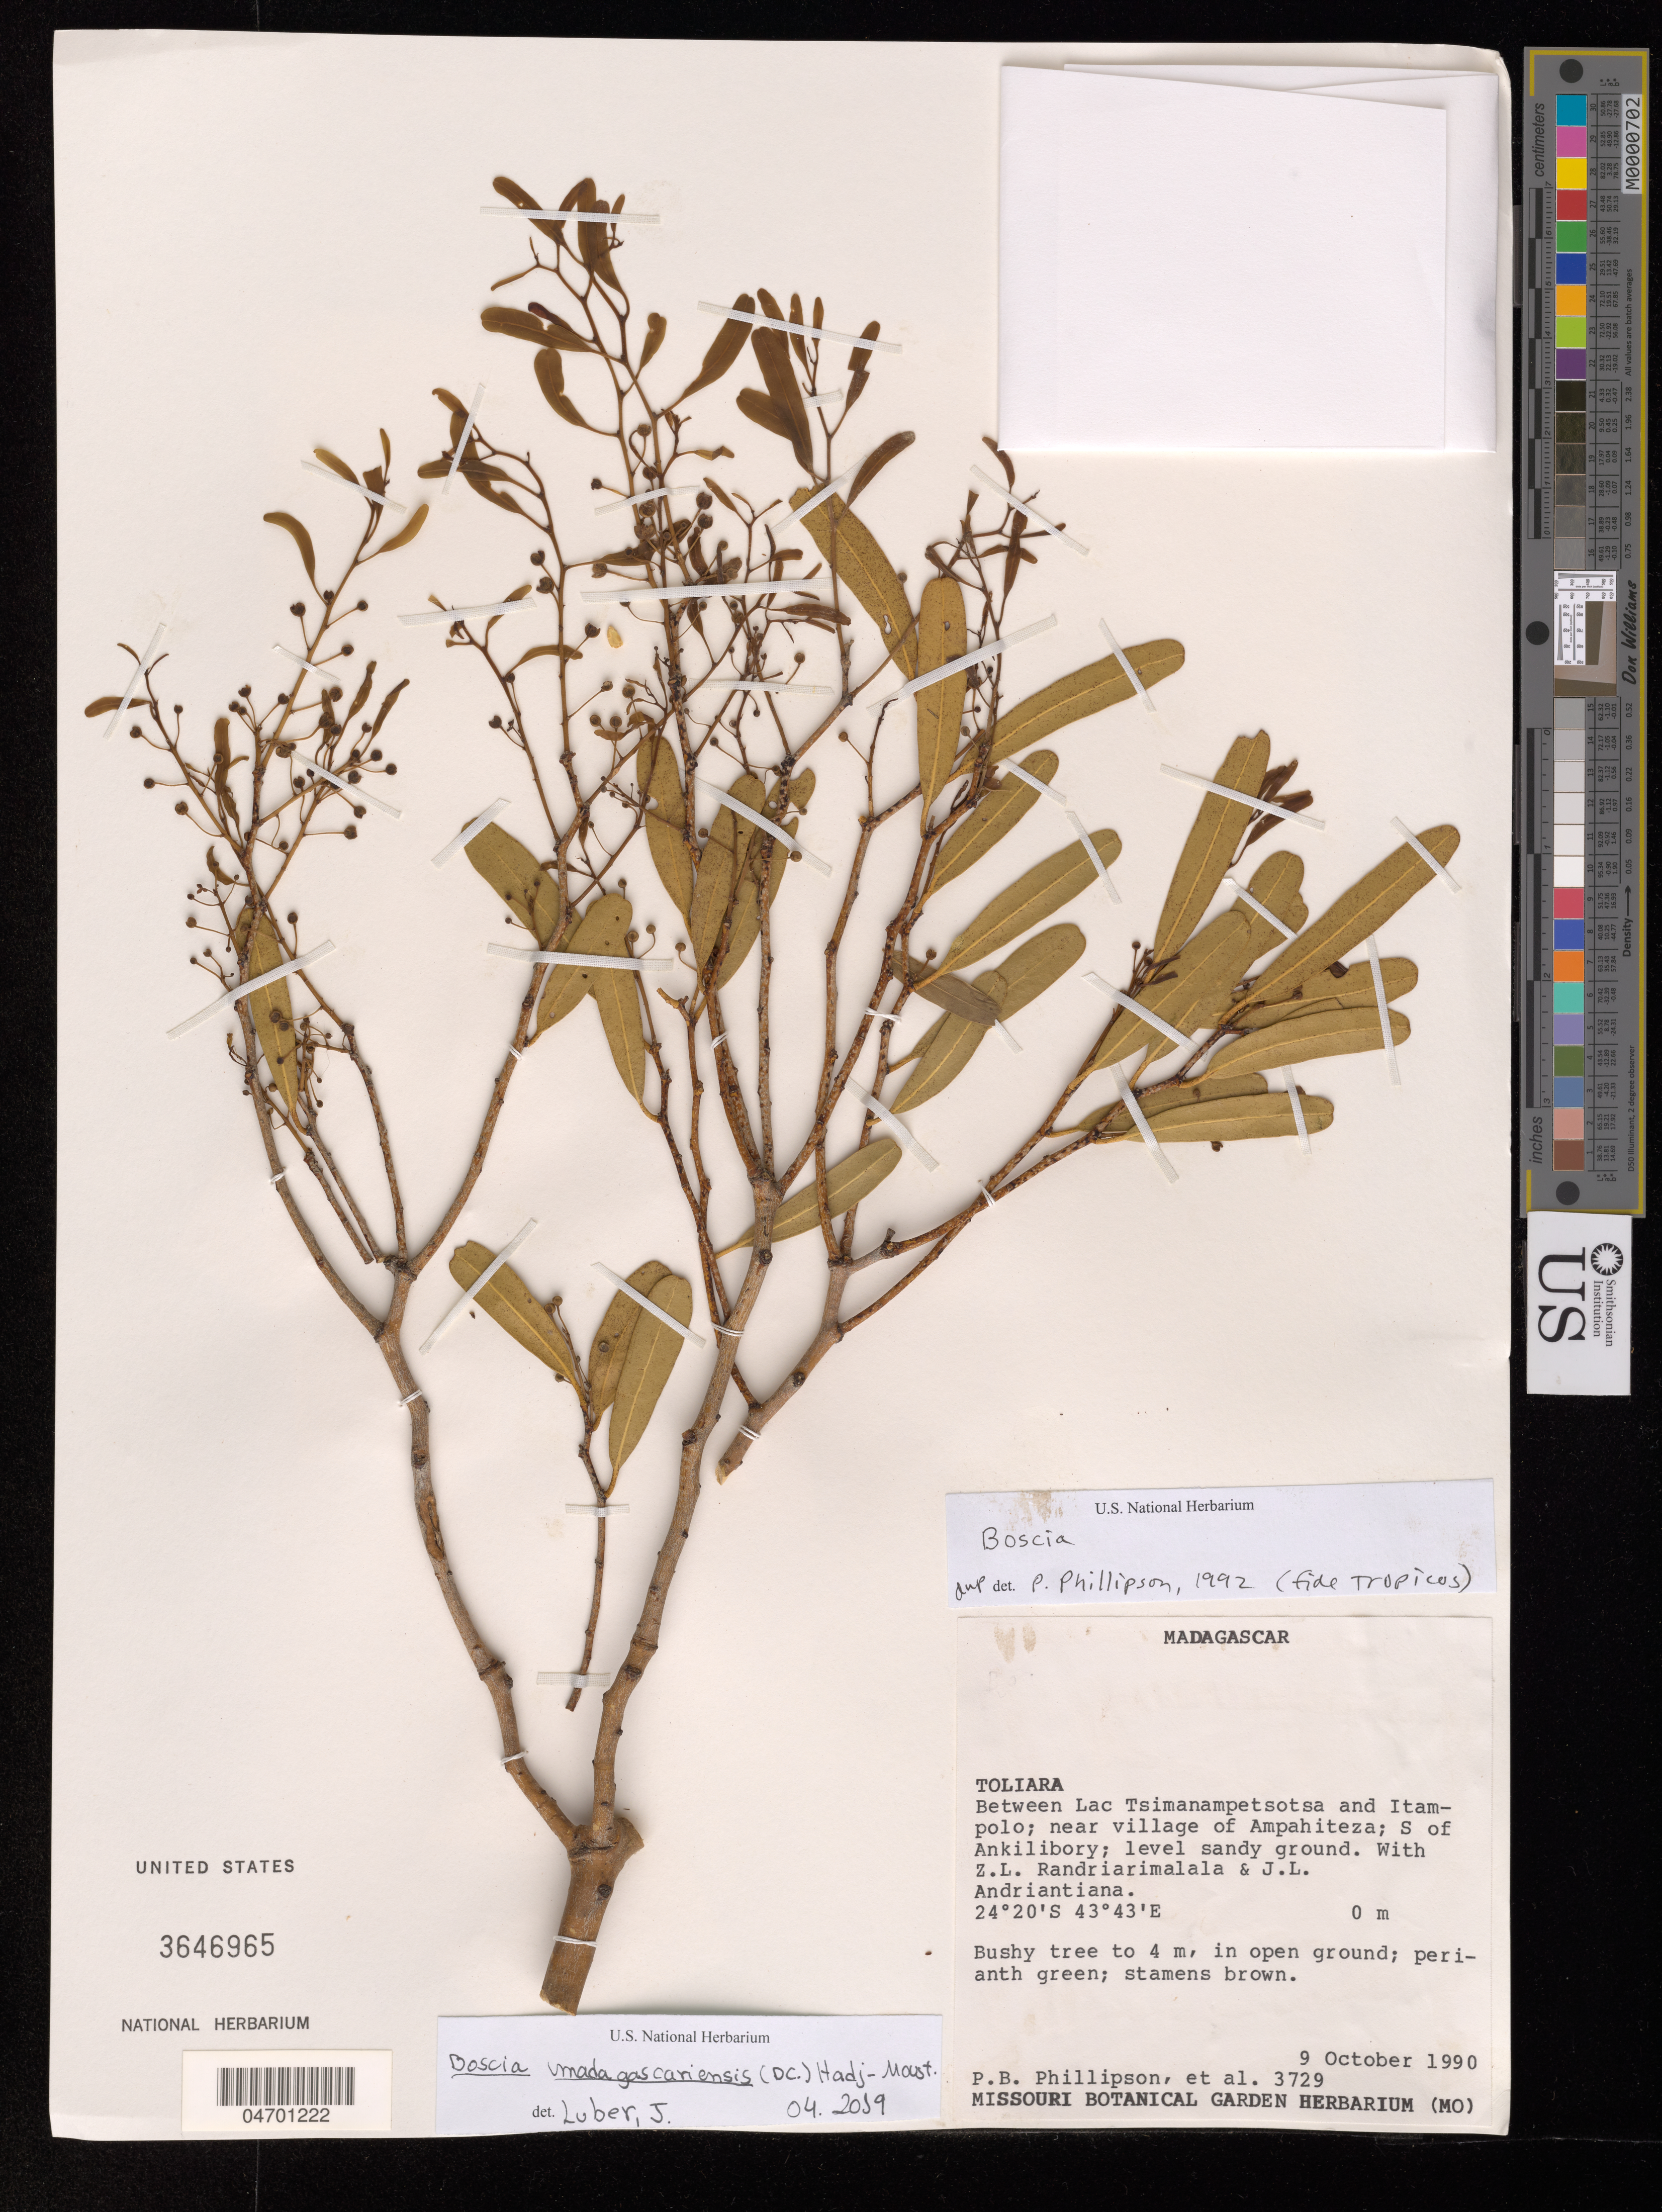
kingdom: Plantae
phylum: Tracheophyta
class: Magnoliopsida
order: Brassicales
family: Capparaceae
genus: Boscia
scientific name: Boscia madagascariensis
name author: (DC.) Hadj-Moust.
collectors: P. B. Phillipson, Z. Randriarimalala & J. Andriantiana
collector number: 3729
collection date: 1990-10-09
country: Madagascar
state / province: Toliara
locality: Between Lac Tsimanampetsotsa and Itampolo; near village of Ampahiteza; S of Ankilibory.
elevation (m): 0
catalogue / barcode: US 3646965